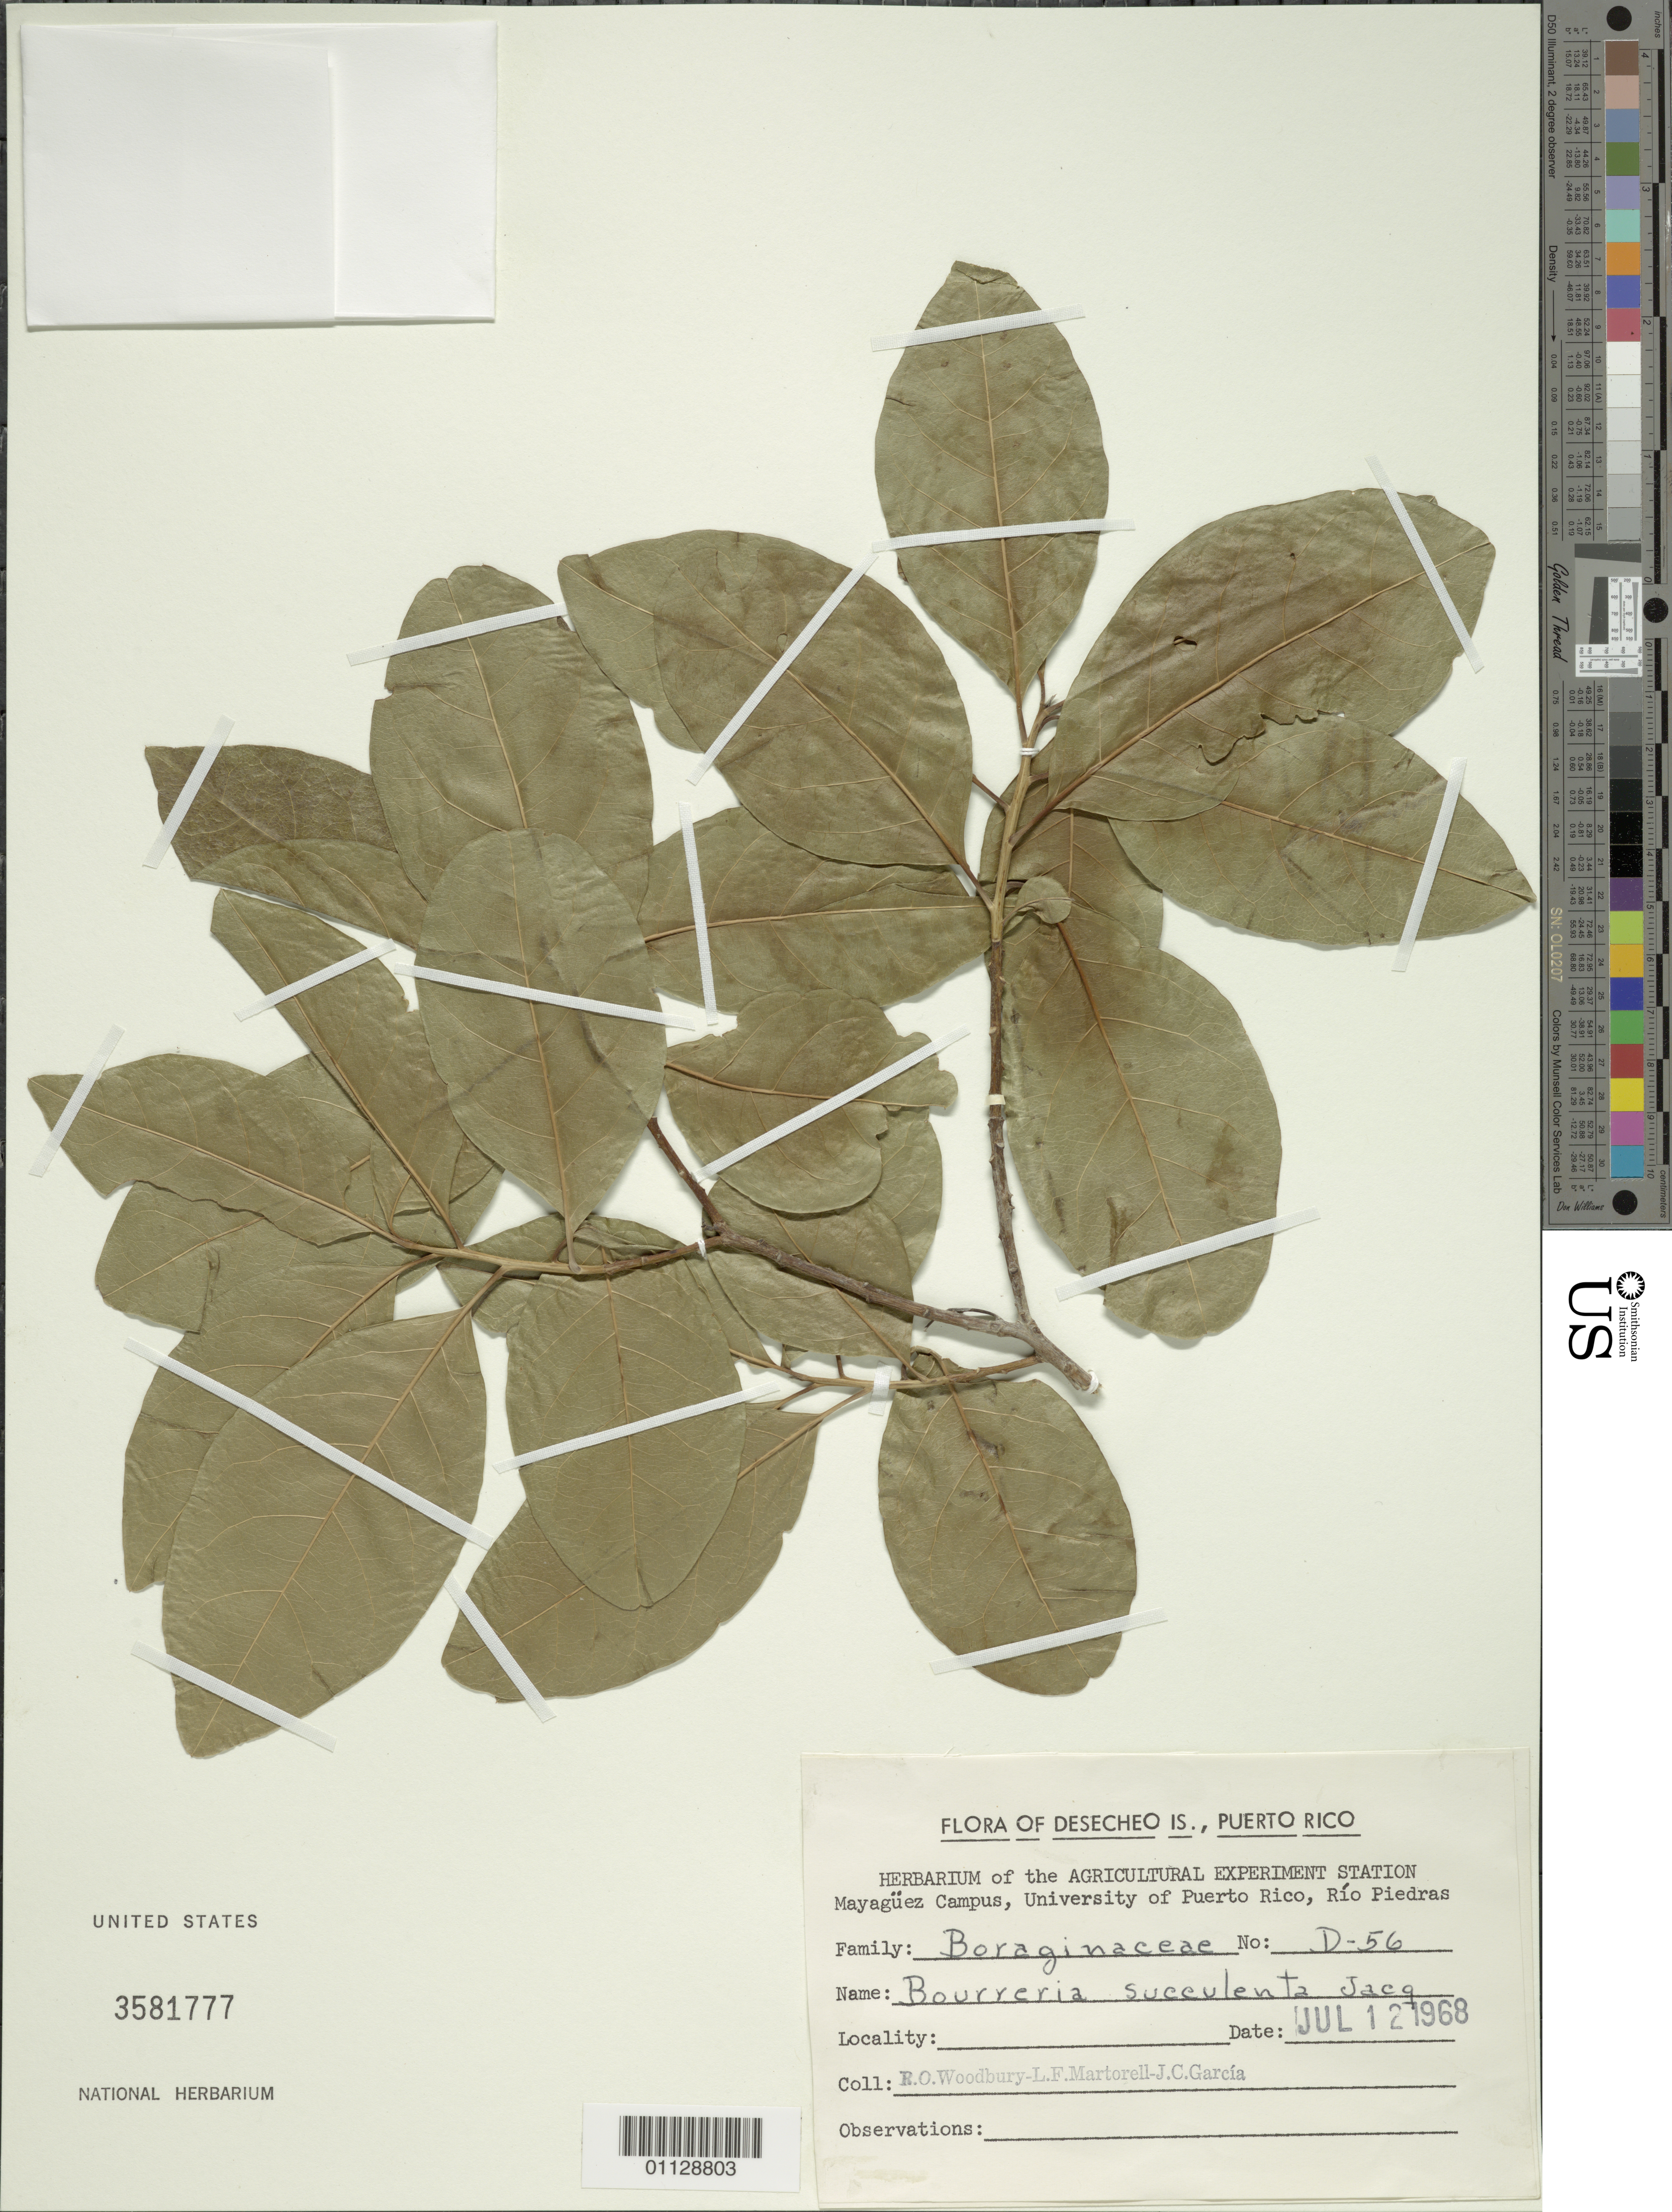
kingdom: Plantae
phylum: Tracheophyta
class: Magnoliopsida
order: Boraginales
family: Ehretiaceae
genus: Bourreria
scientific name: Bourreria succulenta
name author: Jacq.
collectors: R. O. Woodbury, L. Martorell & J. C. García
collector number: D-56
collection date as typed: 12 Jul 1968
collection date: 1968-07-12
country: Puerto Rico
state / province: San Juan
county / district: Río Piedras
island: Puerto Rico I.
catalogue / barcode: US 3581777